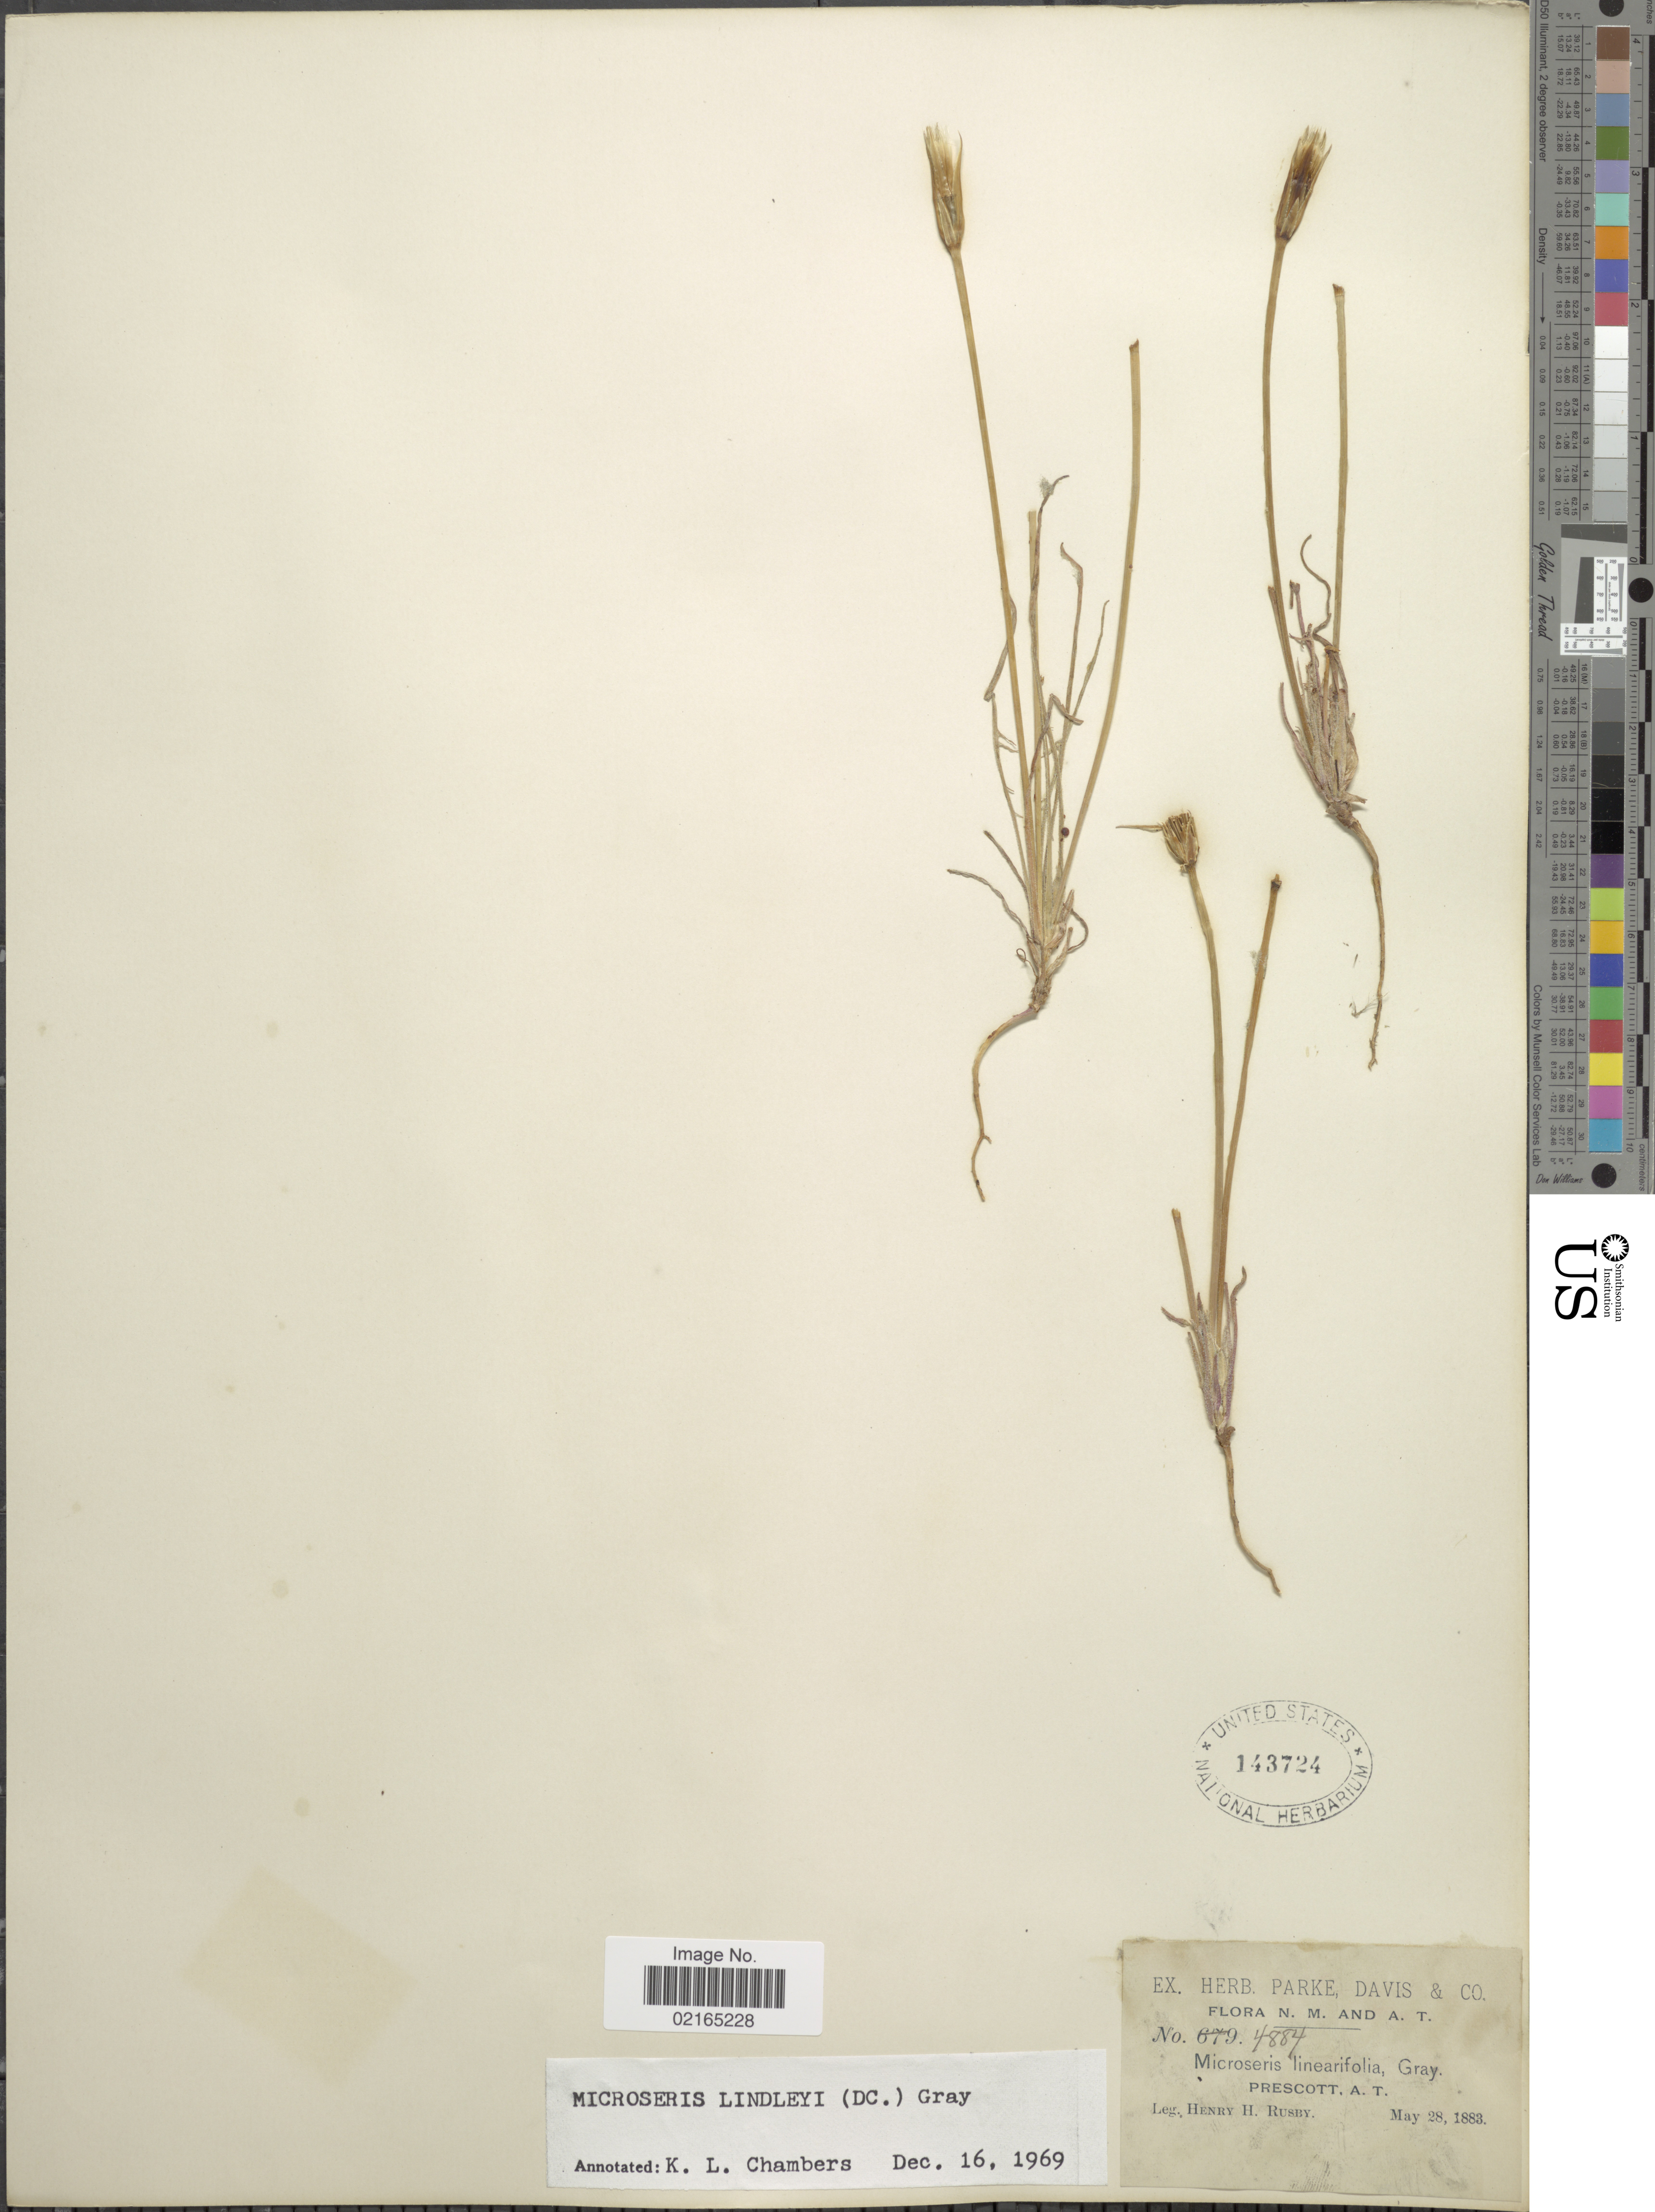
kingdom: Plantae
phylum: Tracheophyta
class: Magnoliopsida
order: Asterales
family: Asteraceae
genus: Uropappus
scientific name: Uropappus lindleyi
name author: (DC.) Nutt.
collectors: H. H. Rusby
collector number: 4884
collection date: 1883-05-28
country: United States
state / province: Arizona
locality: Prescott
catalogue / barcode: US 143724